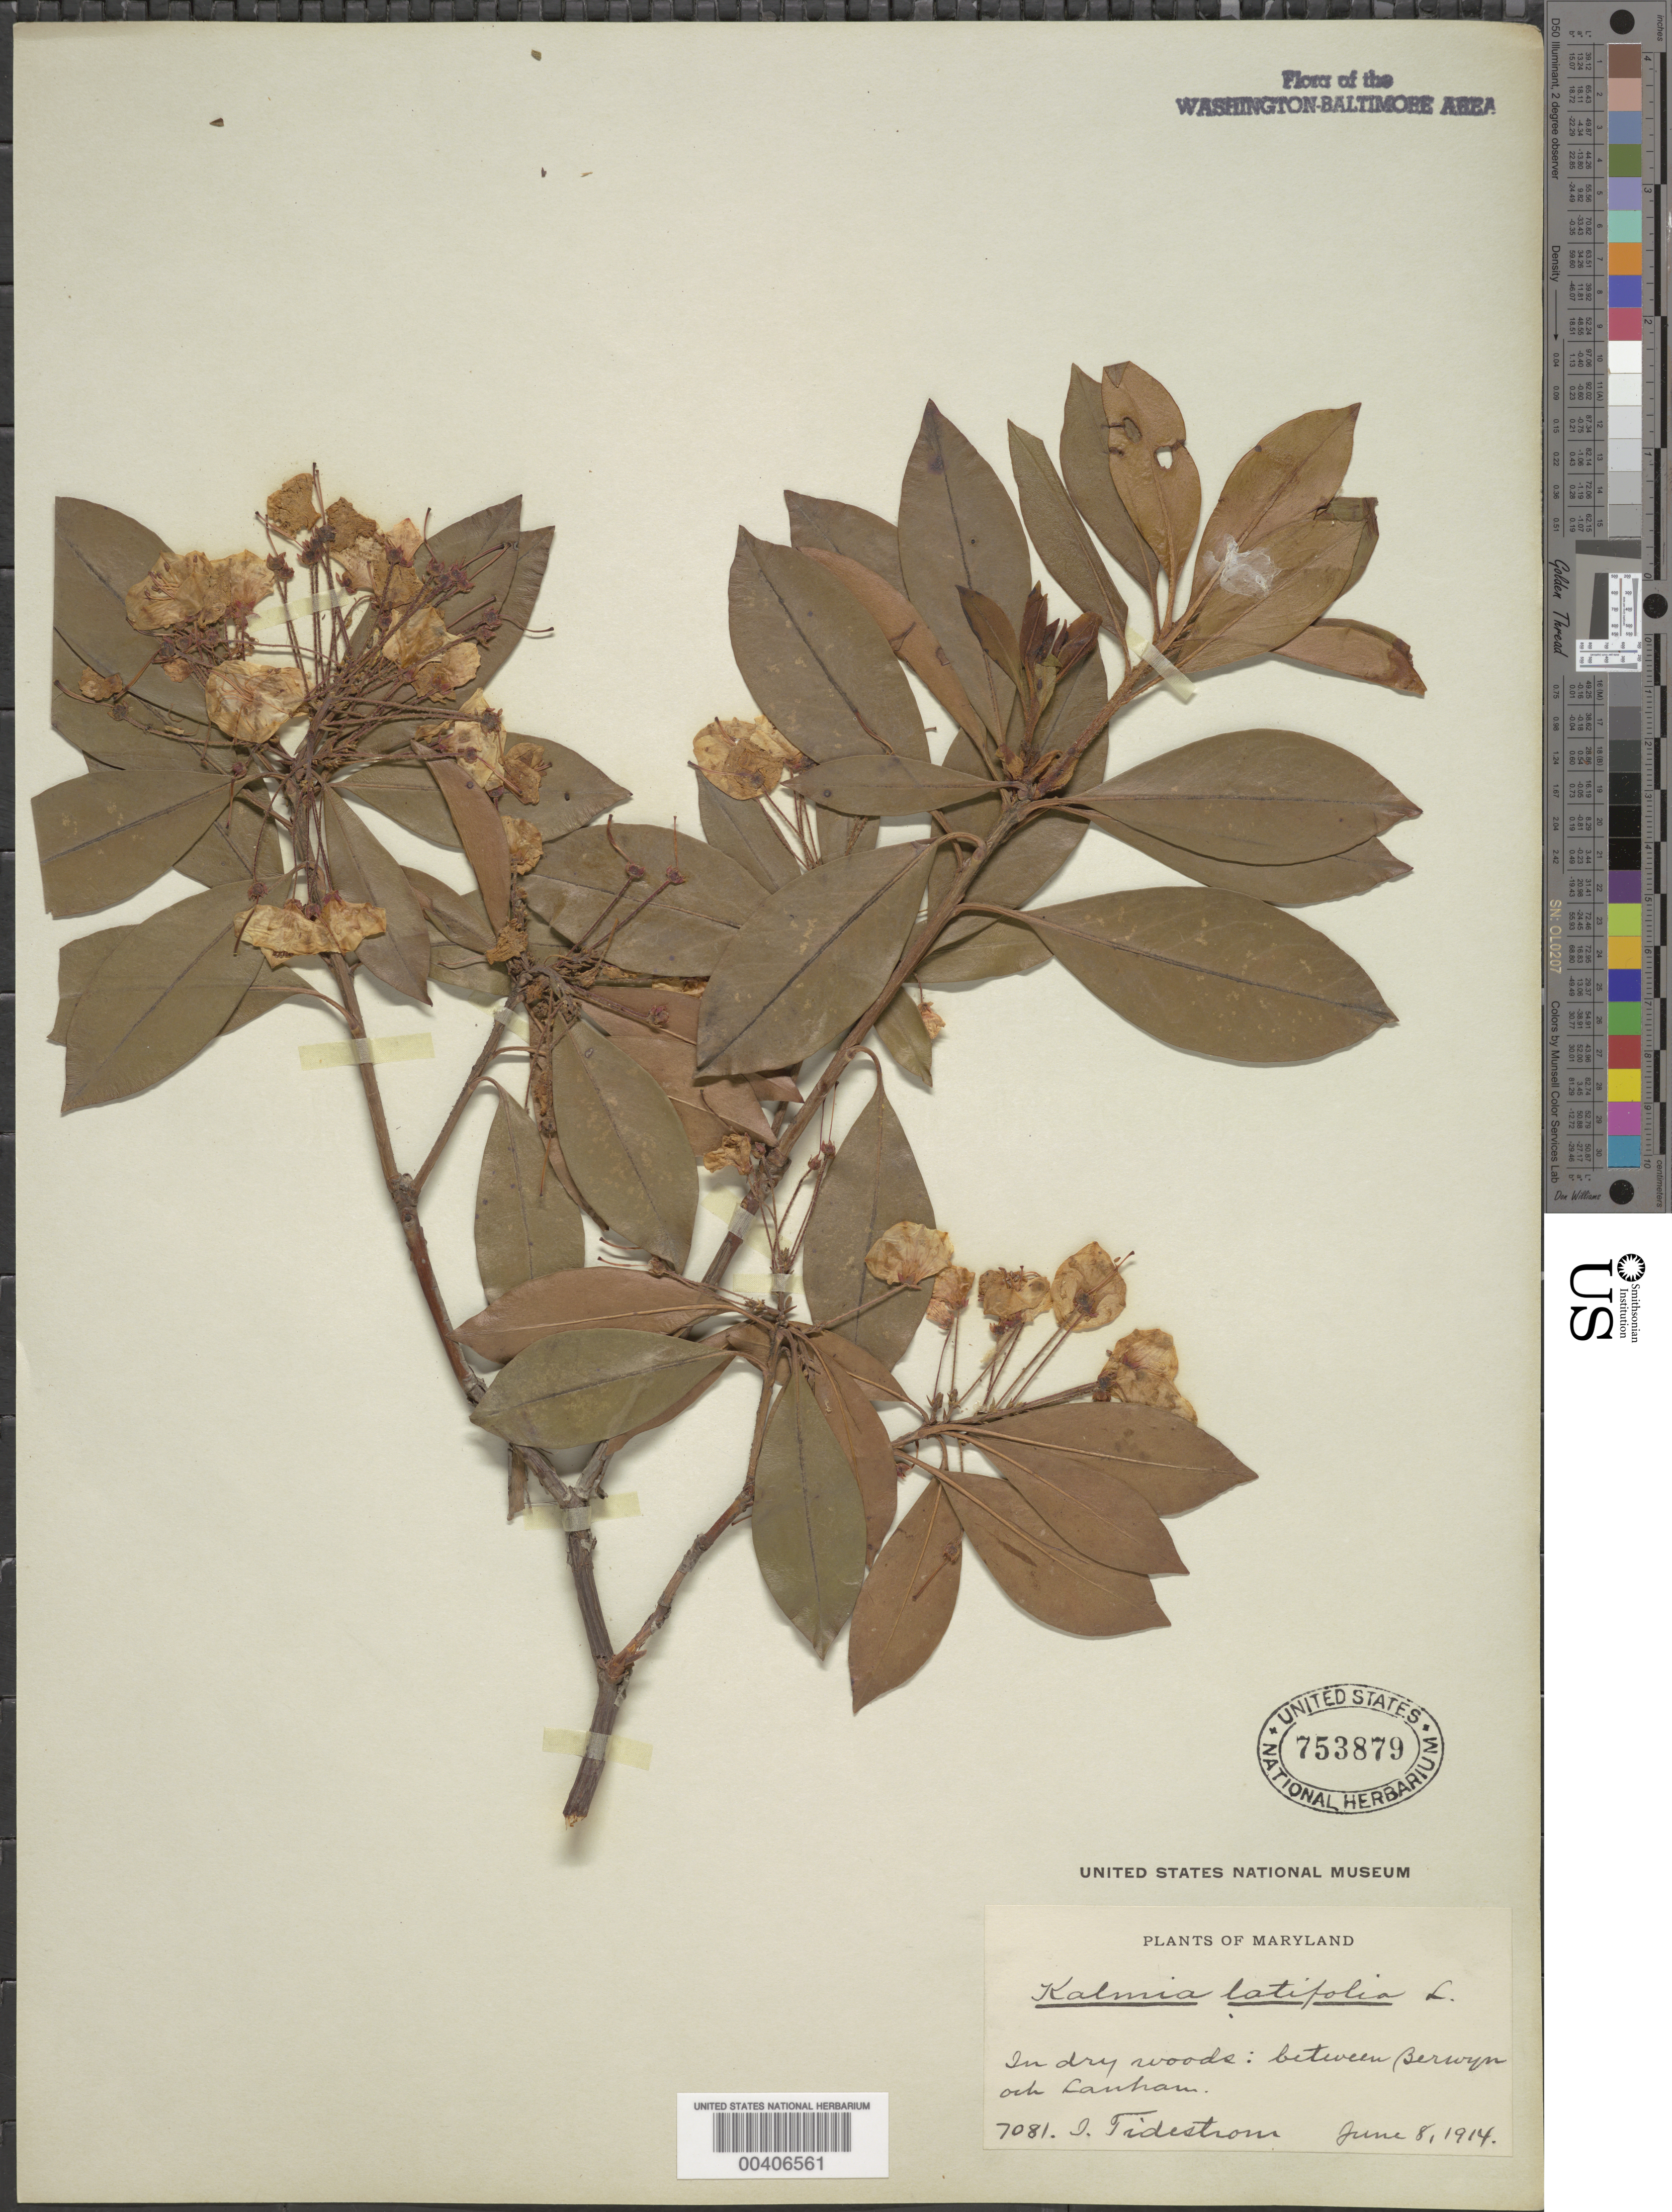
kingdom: Plantae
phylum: Tracheophyta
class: Magnoliopsida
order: Ericales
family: Ericaceae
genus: Kalmia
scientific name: Kalmia latifolia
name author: L.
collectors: I. F. Tidestrom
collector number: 7081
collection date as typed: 08 Jun 1914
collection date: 1914-06-08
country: United States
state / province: Maryland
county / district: Prince George's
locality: between Berwyn and Lanham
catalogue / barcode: US 753879